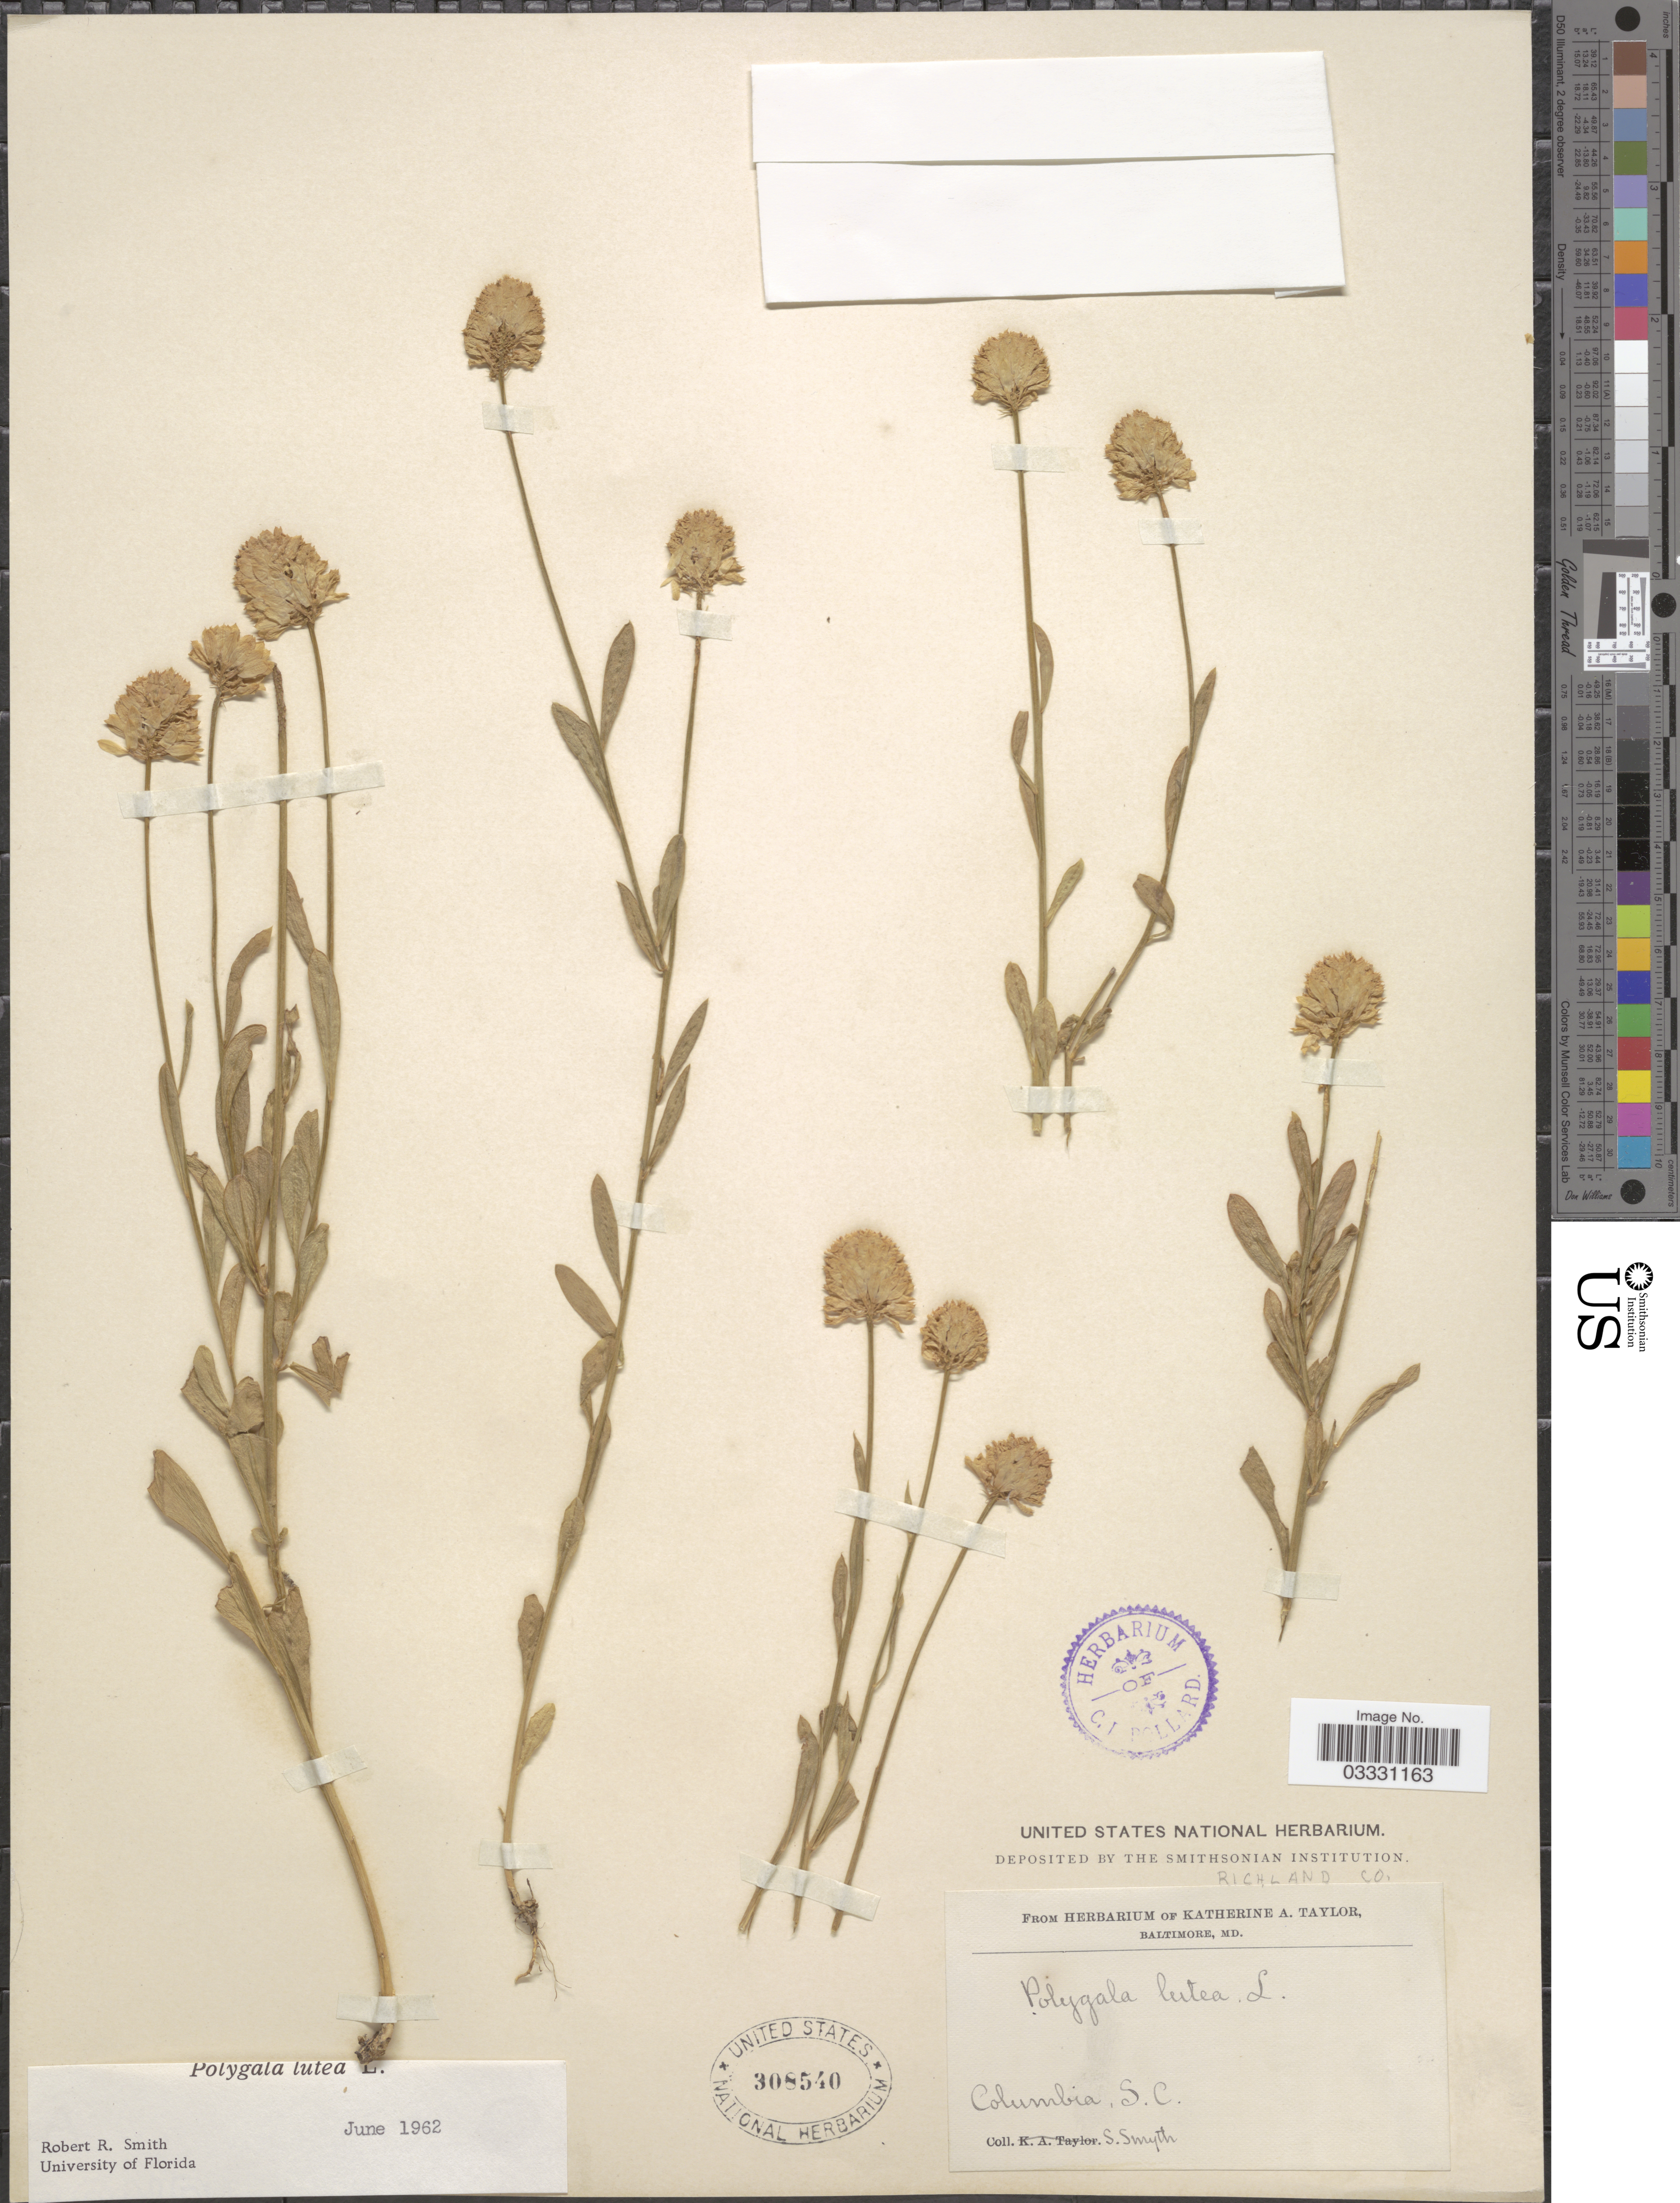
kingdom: Plantae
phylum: Tracheophyta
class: Magnoliopsida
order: Fabales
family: Polygalaceae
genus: Polygala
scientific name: Polygala lutea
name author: L.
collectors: S. Smyth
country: United States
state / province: South Carolina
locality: Richland Co. Columbia.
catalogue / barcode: US 308540